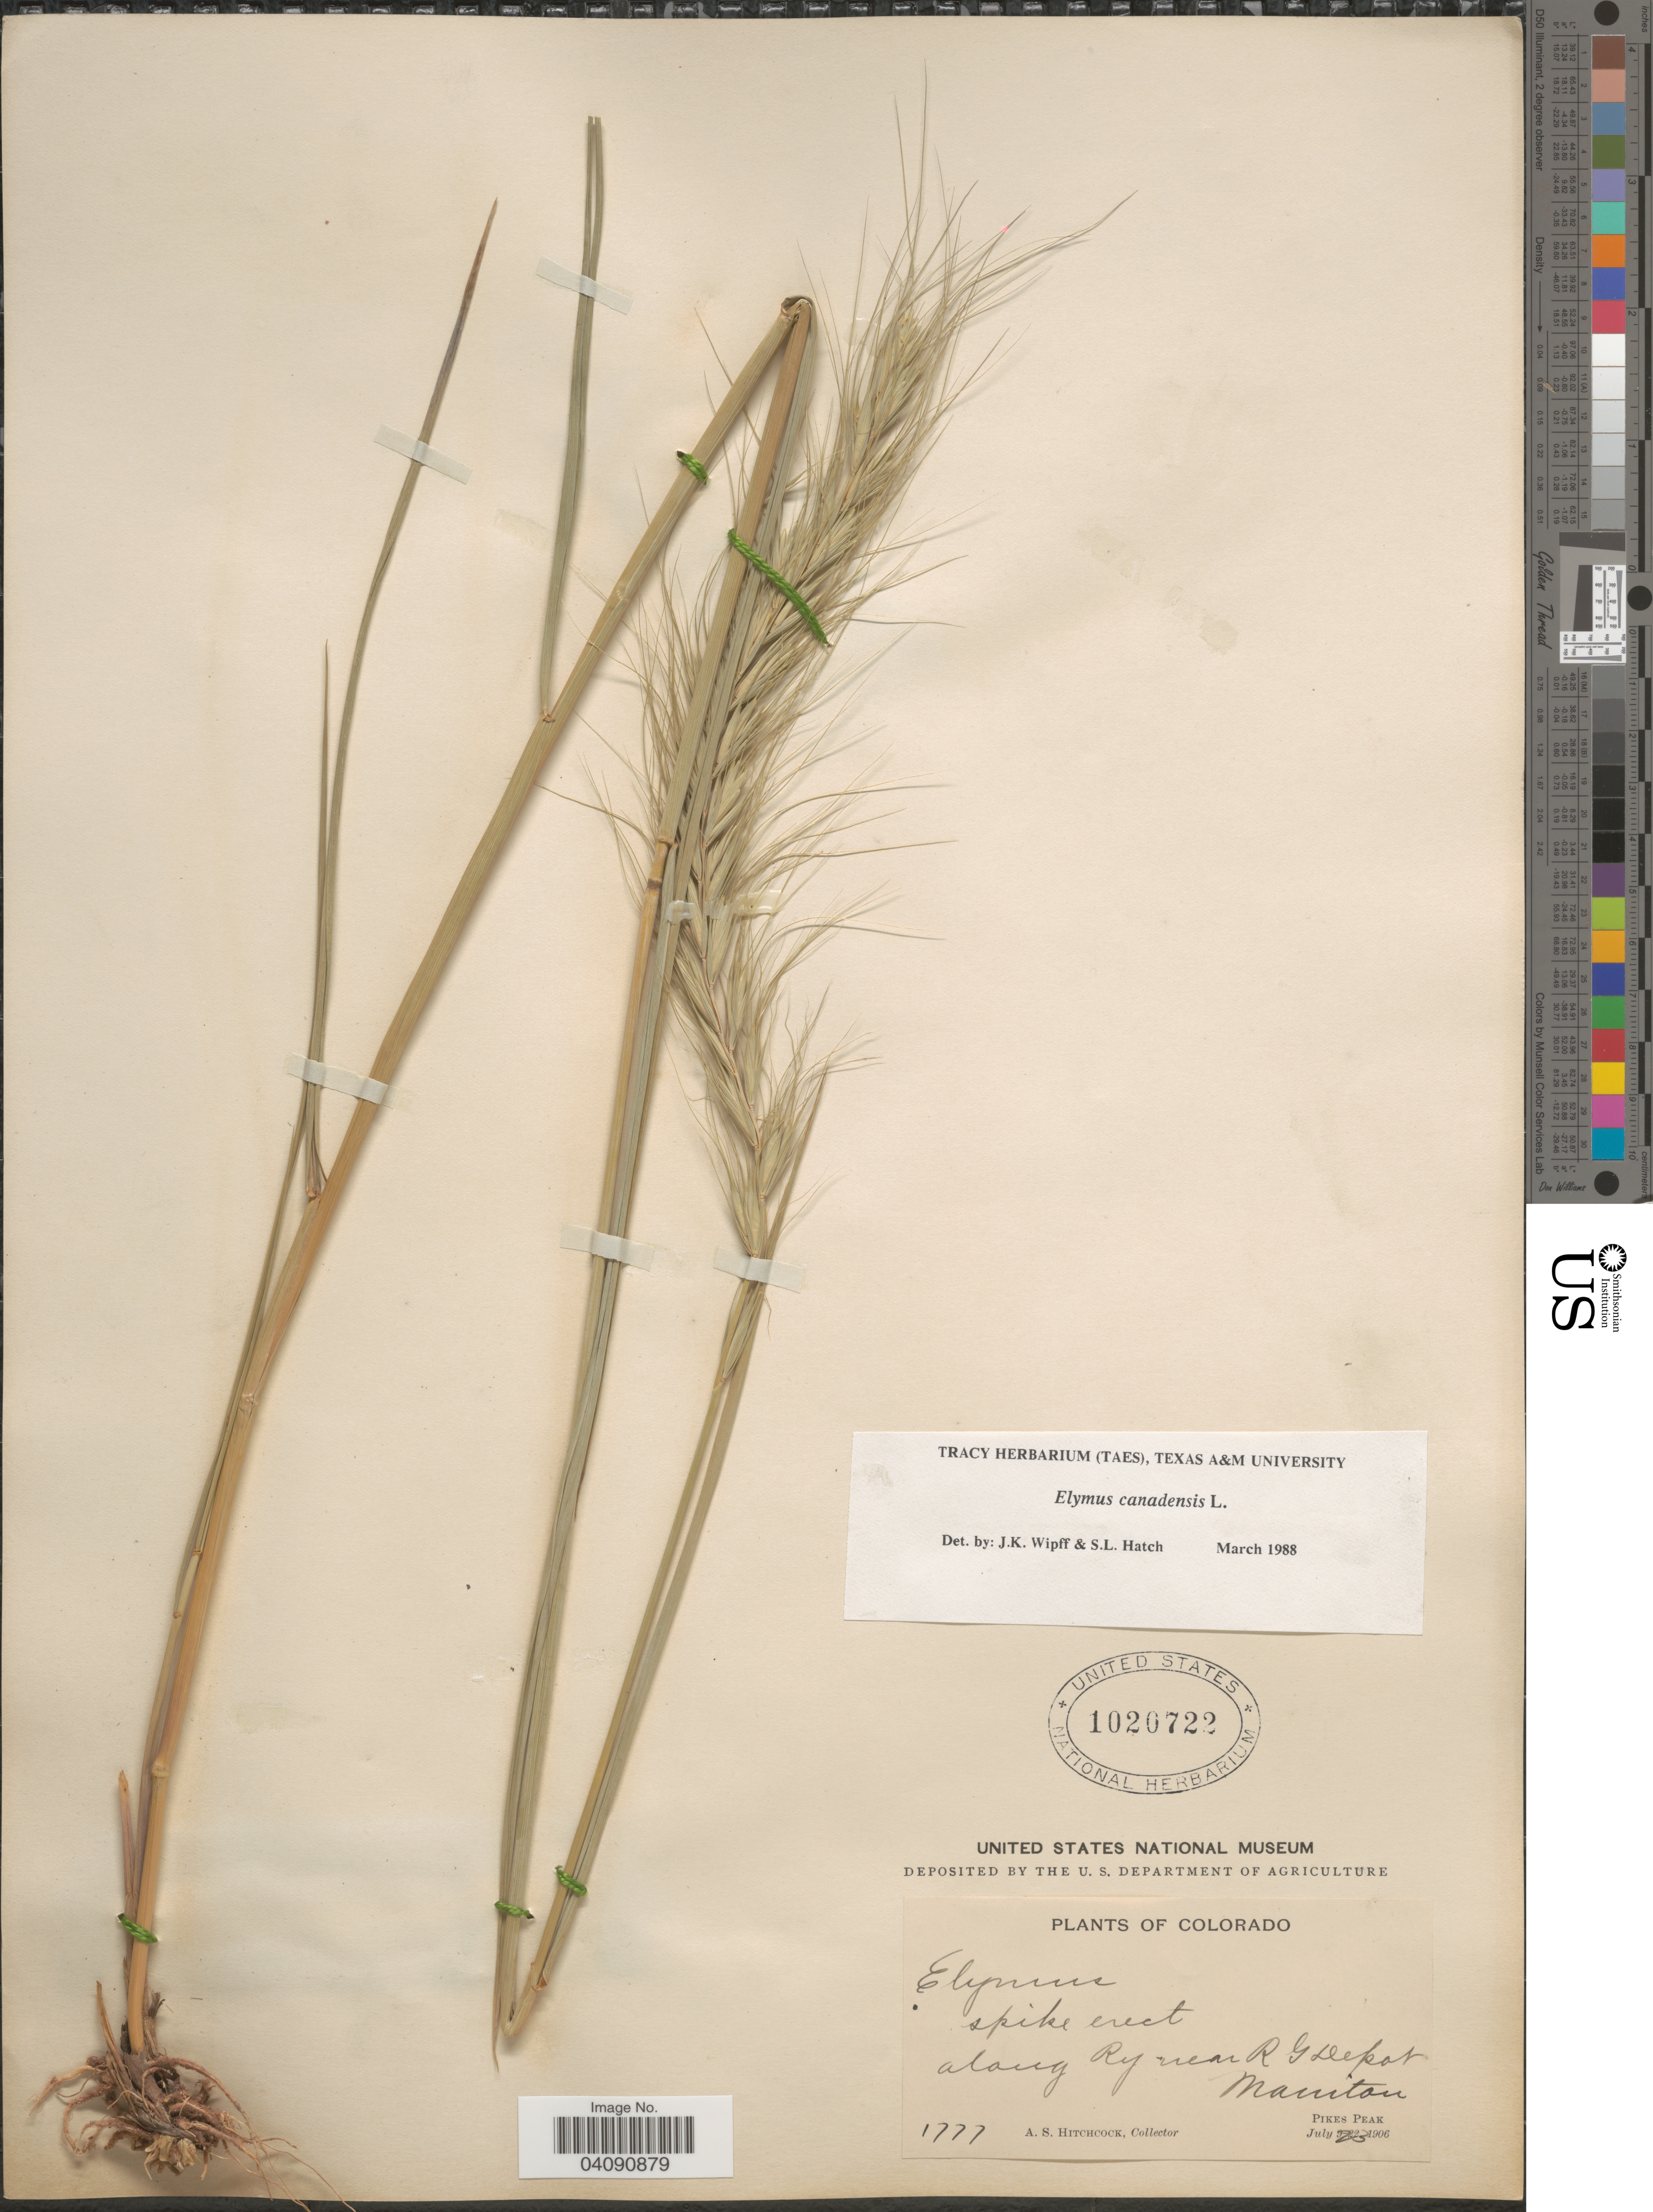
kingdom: Plantae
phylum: Tracheophyta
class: Liliopsida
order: Poales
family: Poaceae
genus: Elymus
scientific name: Elymus canadensis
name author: L.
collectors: A. S. Hitchcock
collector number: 1777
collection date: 1906-07-23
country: United States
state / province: Colorado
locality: Along Ry near R G Depot, Manitou. Pikes Peak.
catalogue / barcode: US 1020722